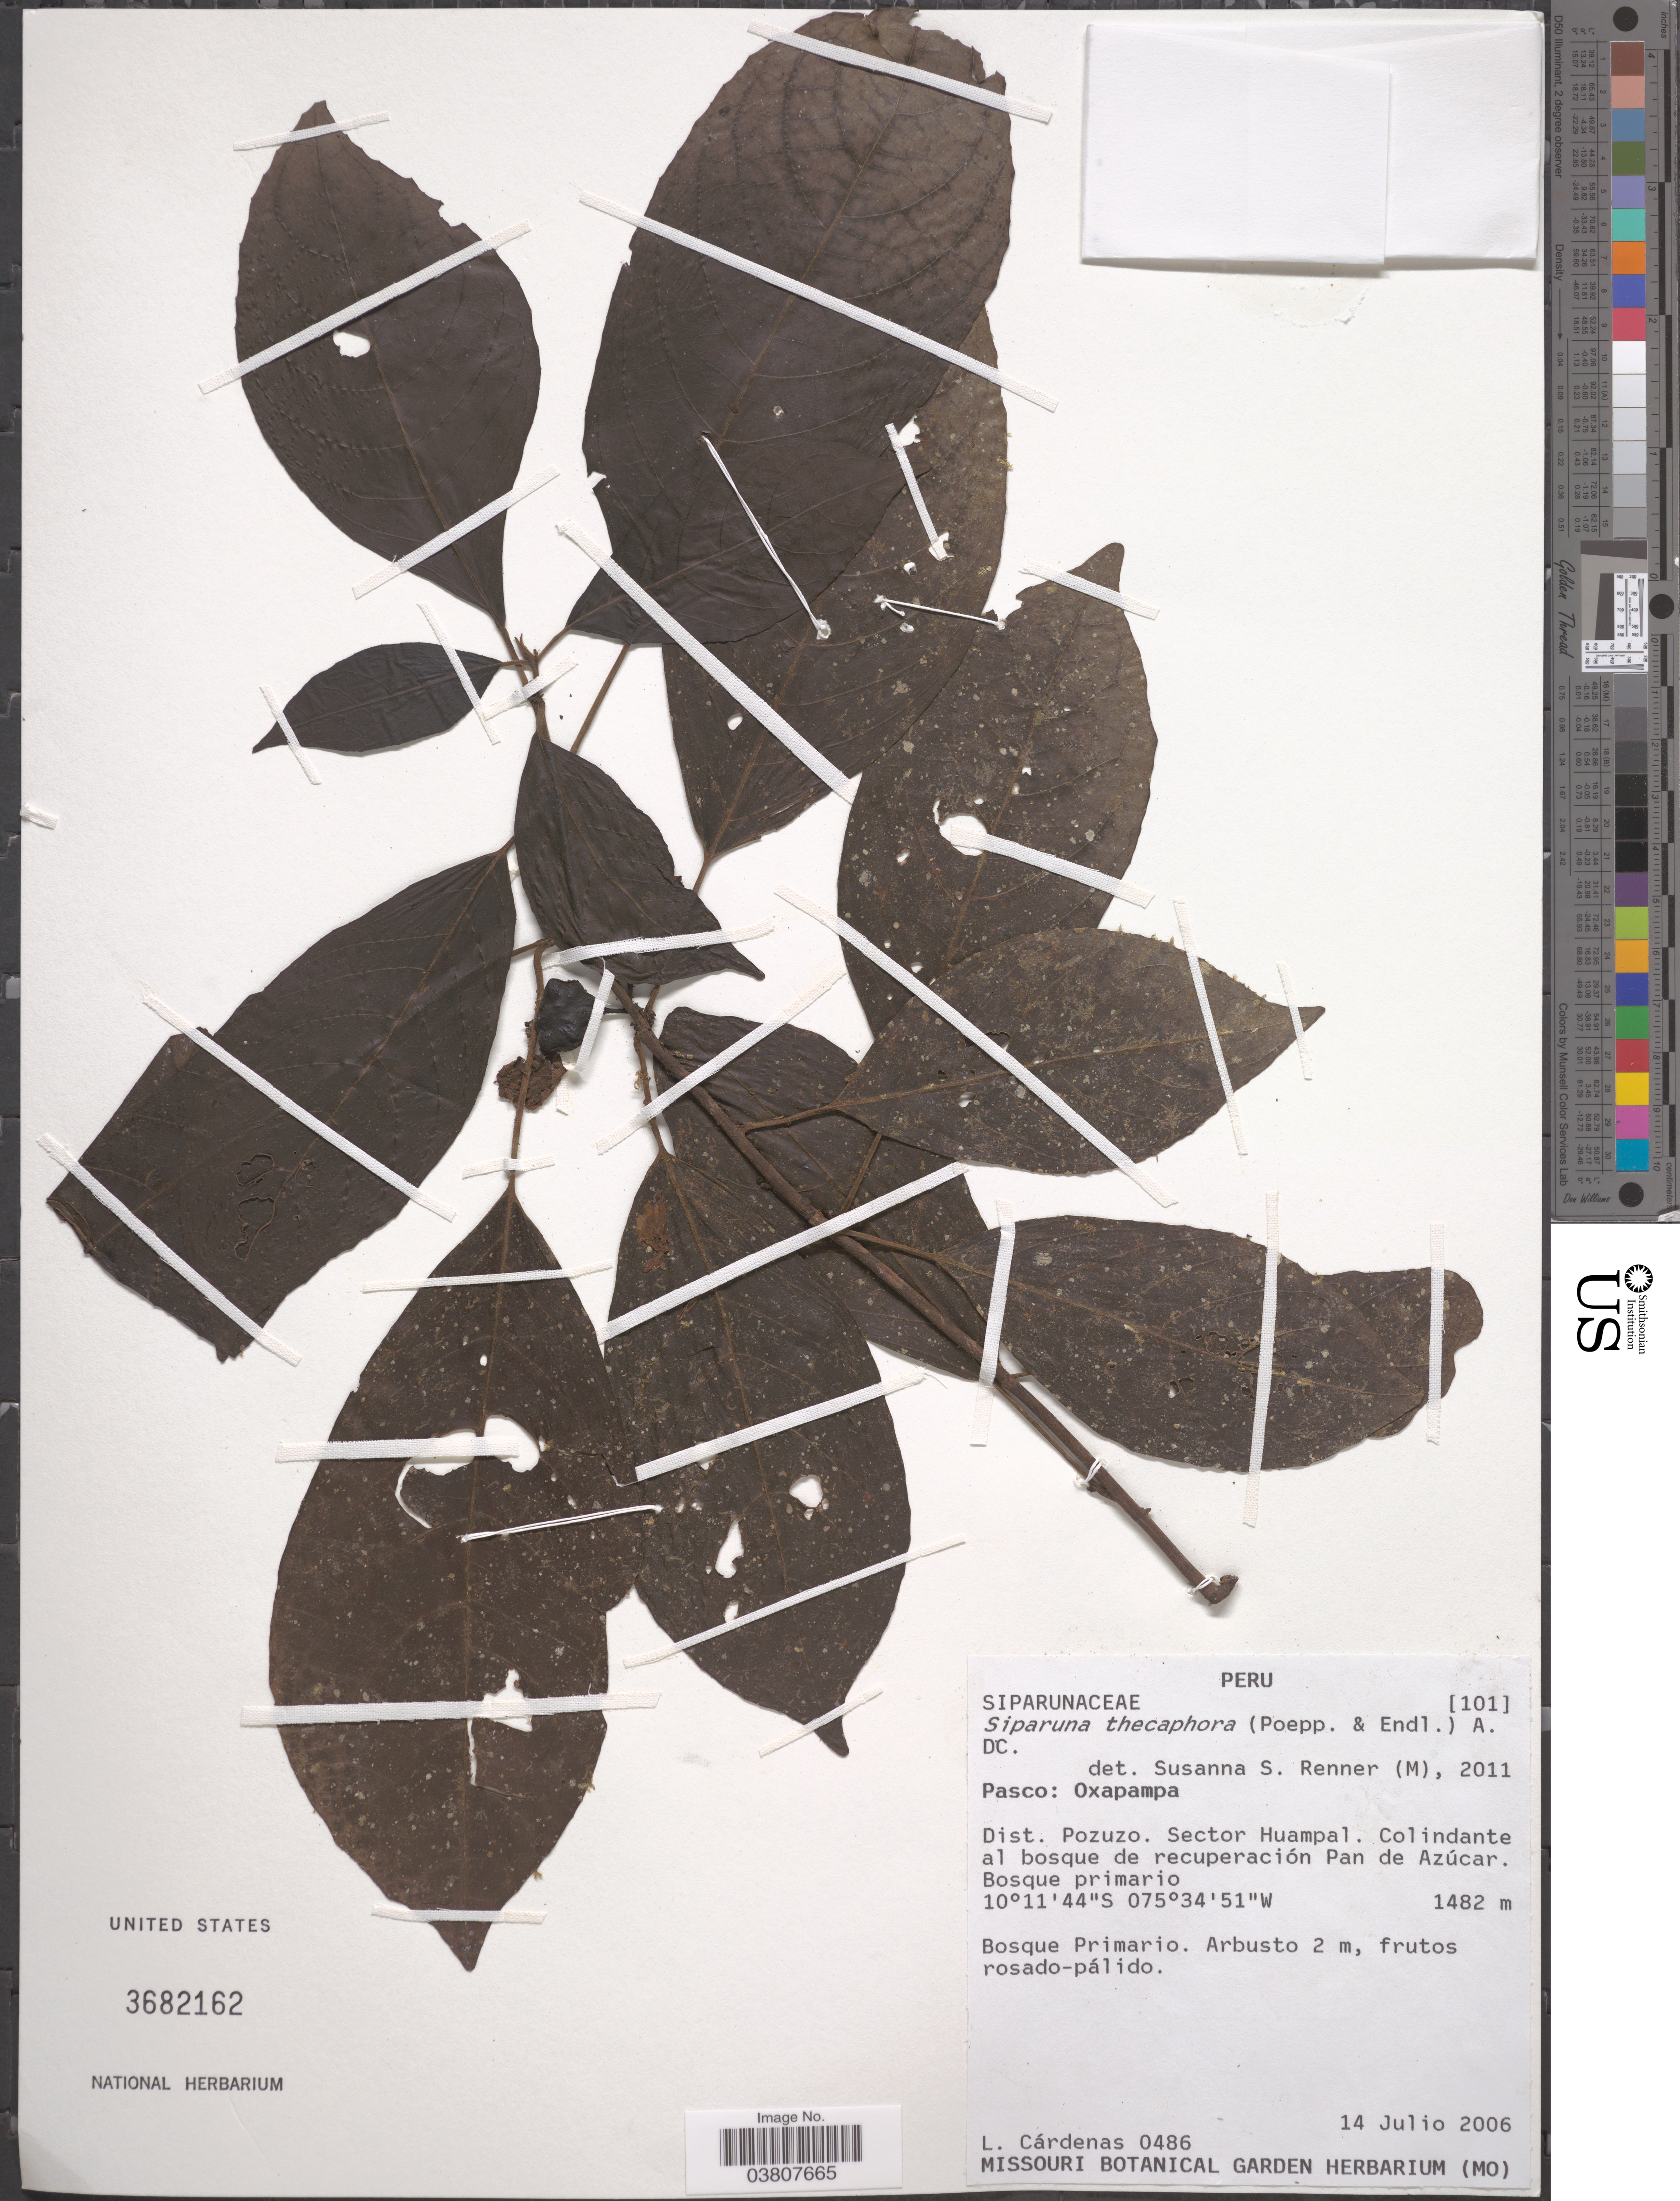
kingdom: Plantae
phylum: Tracheophyta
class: Magnoliopsida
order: Laurales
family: Siparunaceae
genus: Siparuna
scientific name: Siparuna thecaphora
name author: (Poepp. & Endl.) A. DC.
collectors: L. Cárdenas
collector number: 0486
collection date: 2006-07-14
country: Peru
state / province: Pasco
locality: Oxapampa. Dist. Pozuzo. Sector Huampal. Colindante al bosque de recuperación Pan de Azúcar.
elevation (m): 1482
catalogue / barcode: US 3682162